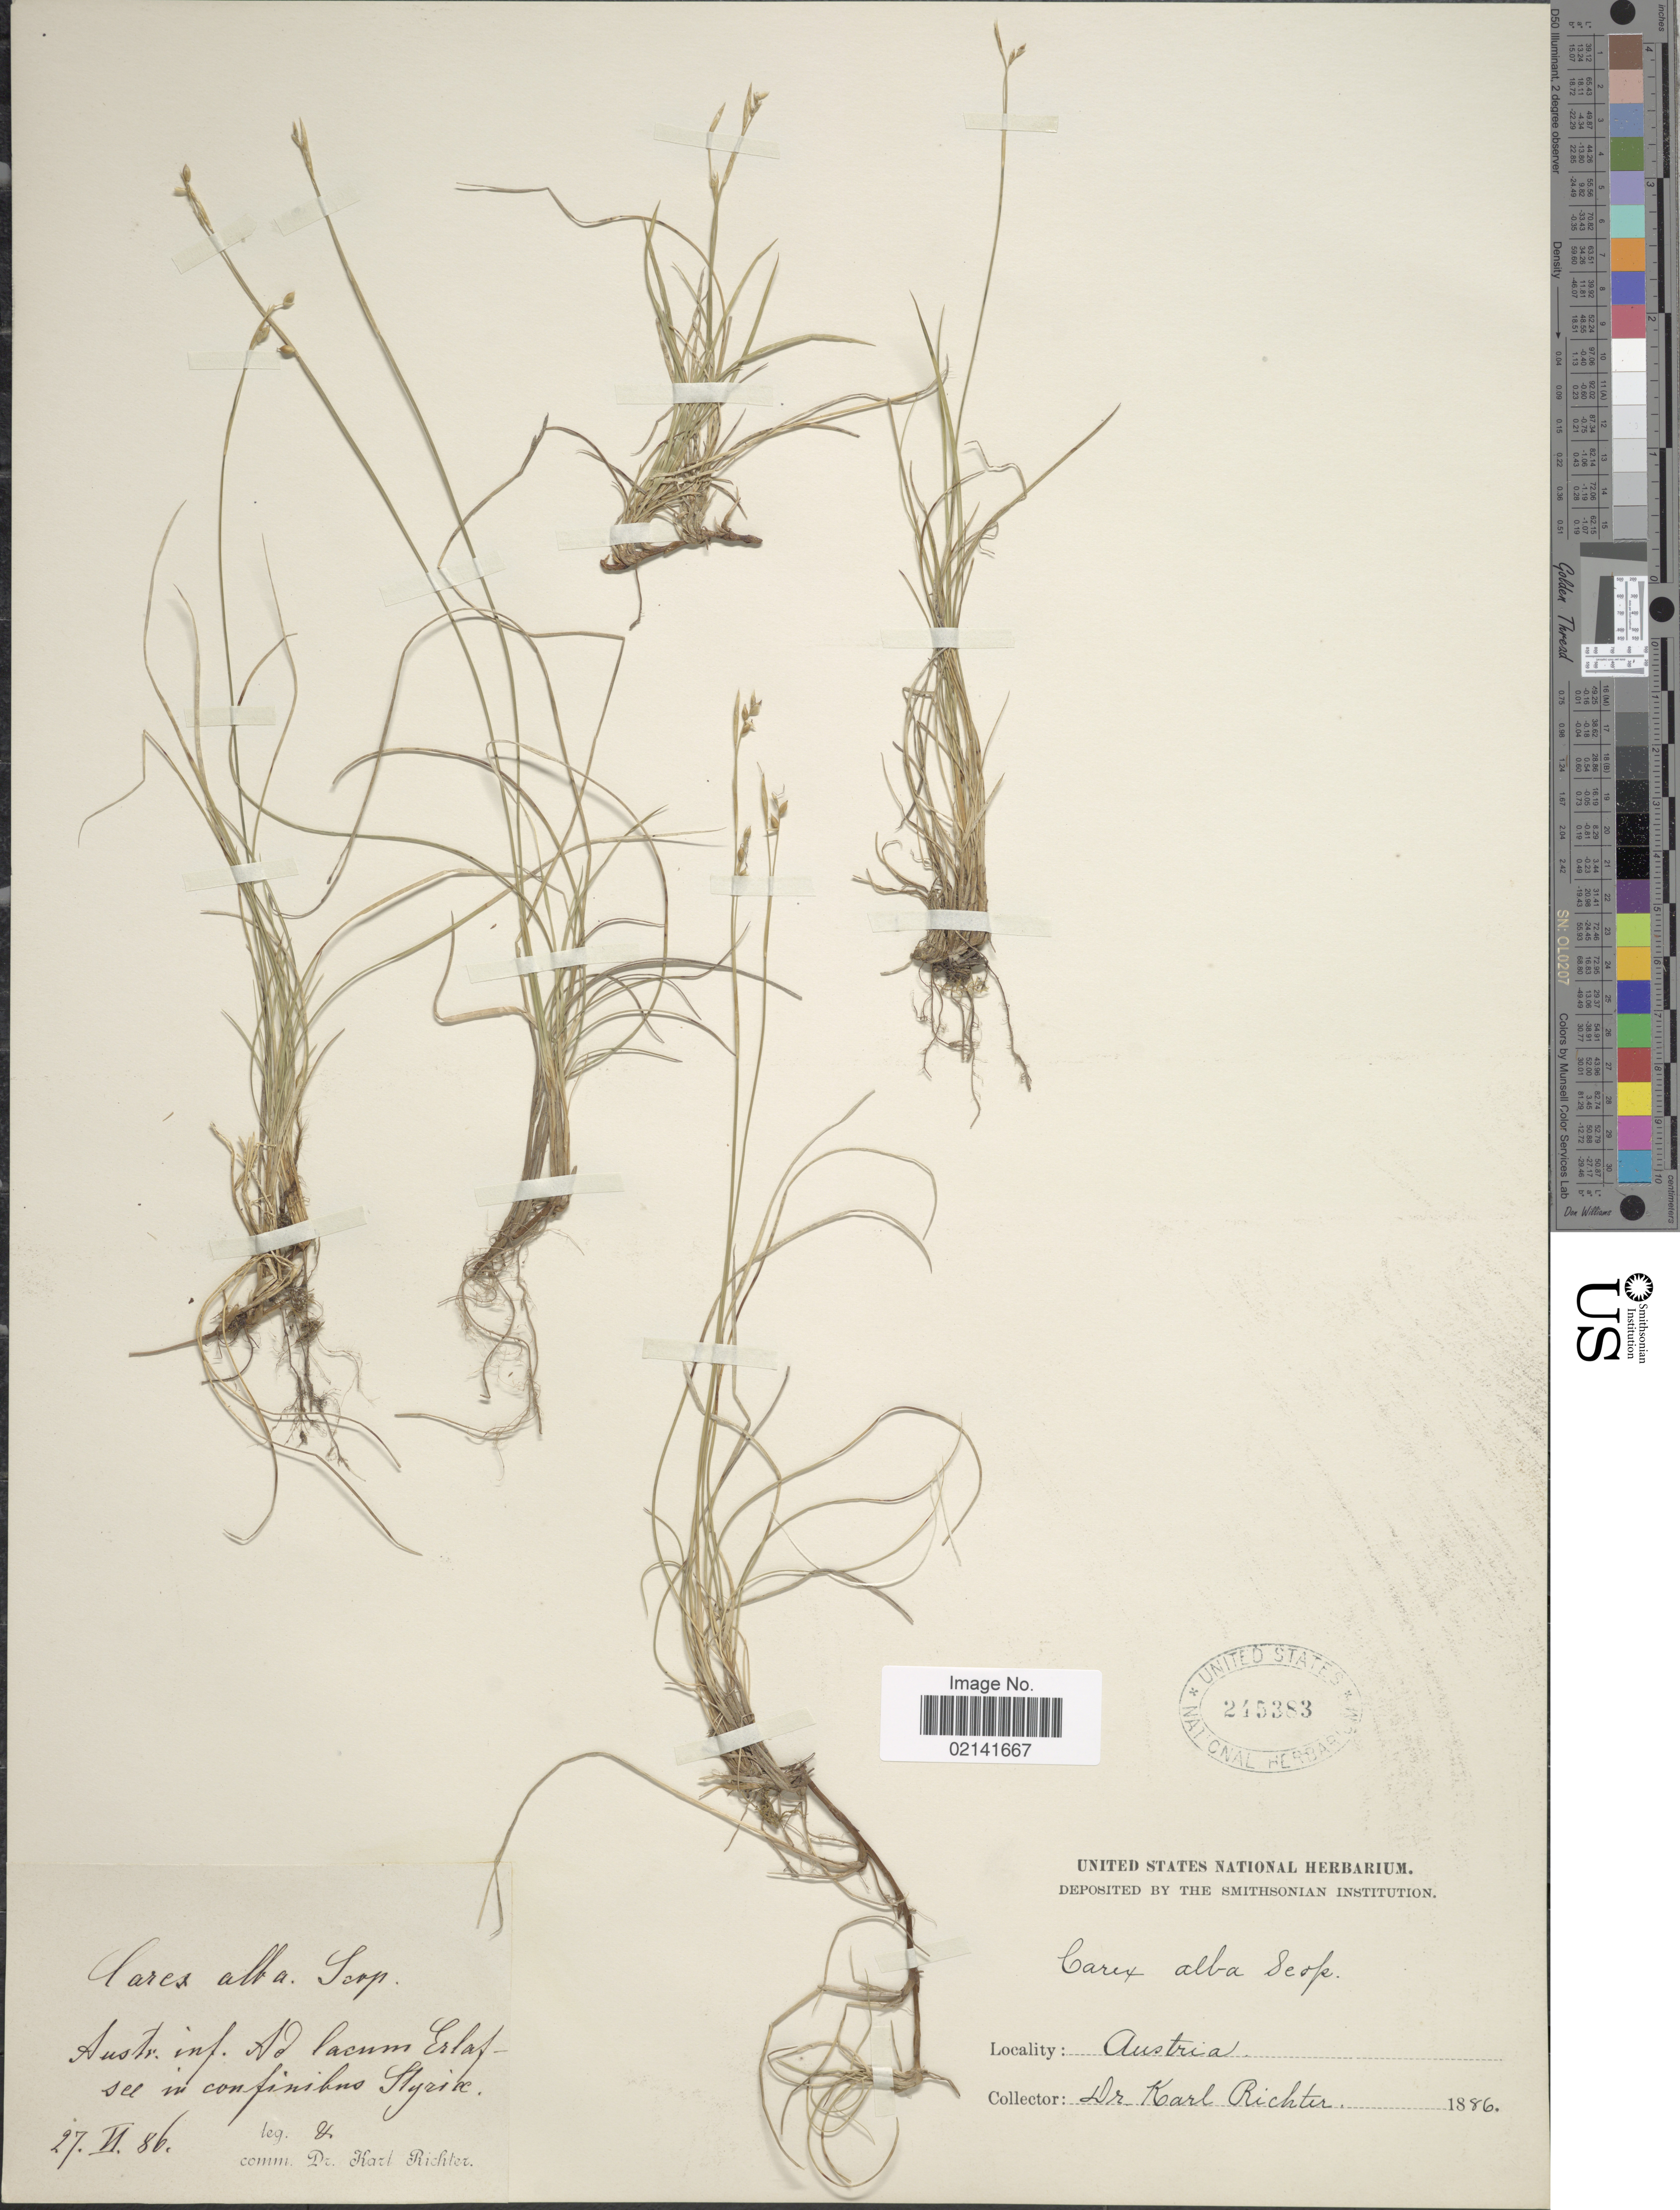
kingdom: Plantae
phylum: Tracheophyta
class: Liliopsida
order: Poales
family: Cyperaceae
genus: Carex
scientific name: Carex alba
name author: Scop.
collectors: K. Richter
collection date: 1886-06-27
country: Austria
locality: Austr. inf. Ad lacum Erlafsee in confinibus Styricae [interpreted]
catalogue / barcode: US 245383